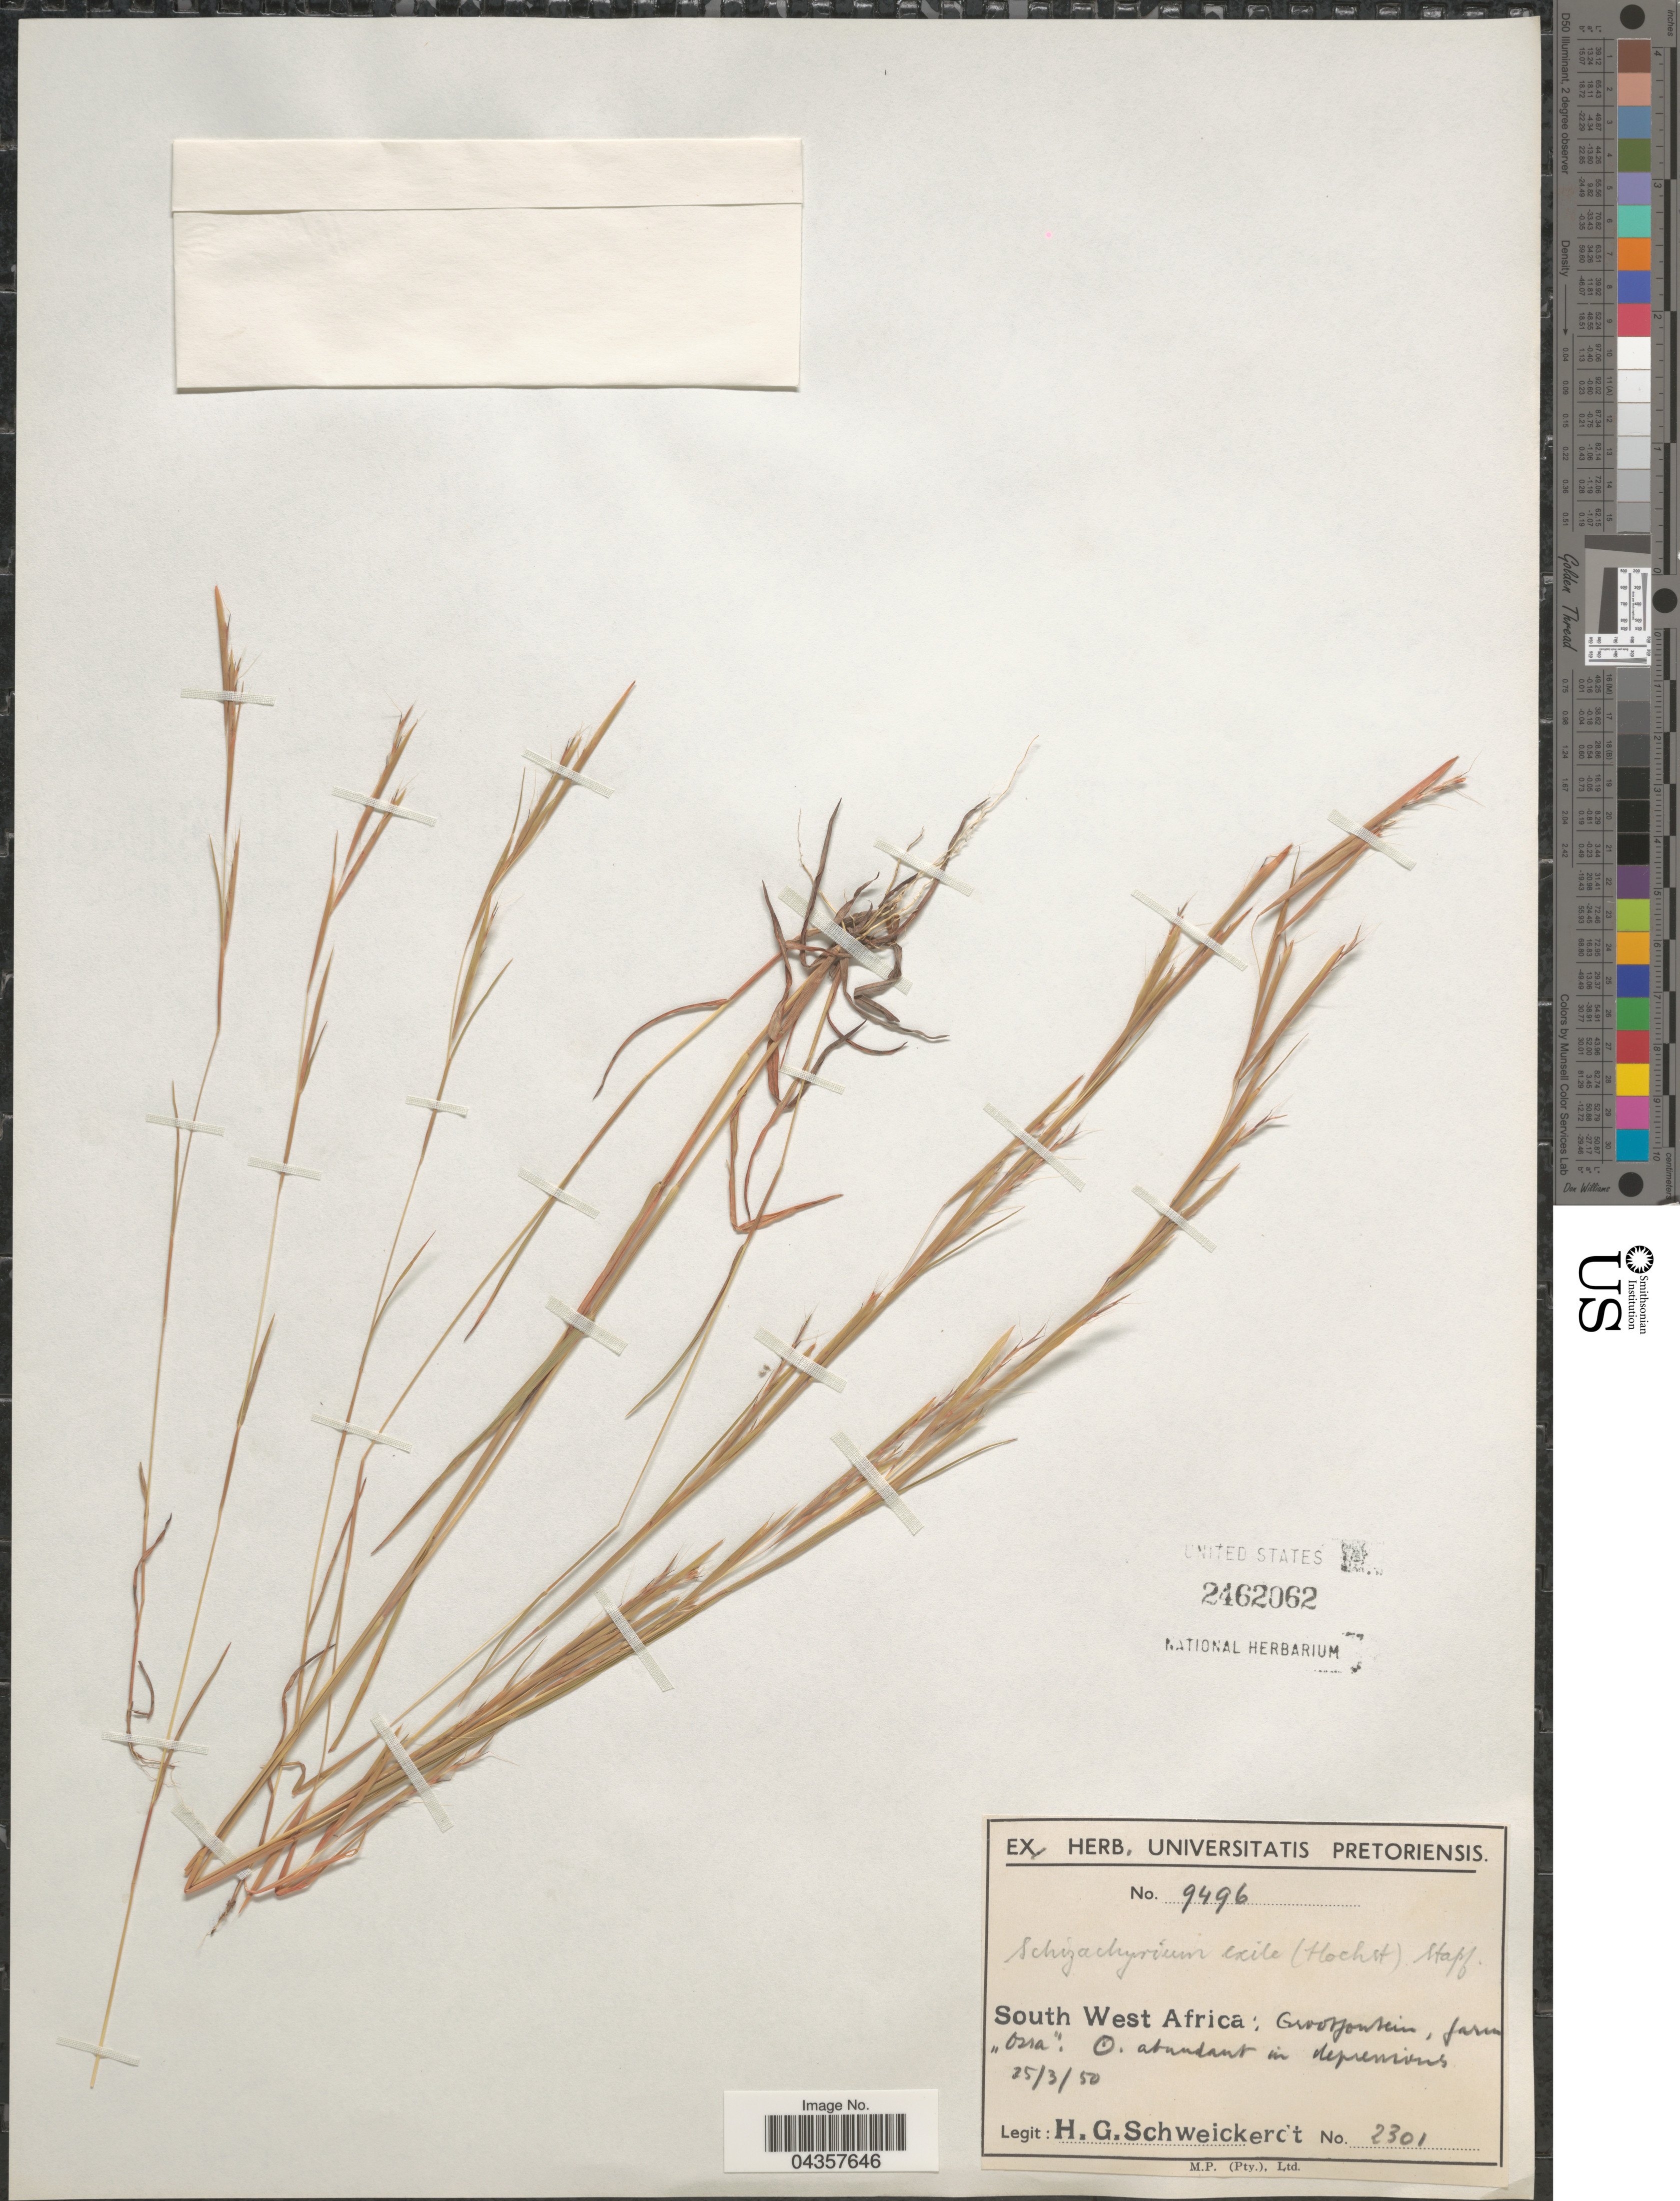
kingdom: Plantae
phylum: Tracheophyta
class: Liliopsida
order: Poales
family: Poaceae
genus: Schizachyrium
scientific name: Schizachyrium exile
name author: (Hochst.) Pilg.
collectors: H. Schweickerdt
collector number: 2301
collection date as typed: Transcribed d/m/y: 25/3/50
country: Namibia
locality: South West Africa: Grootfontein, farm "orra".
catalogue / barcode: US 2462062